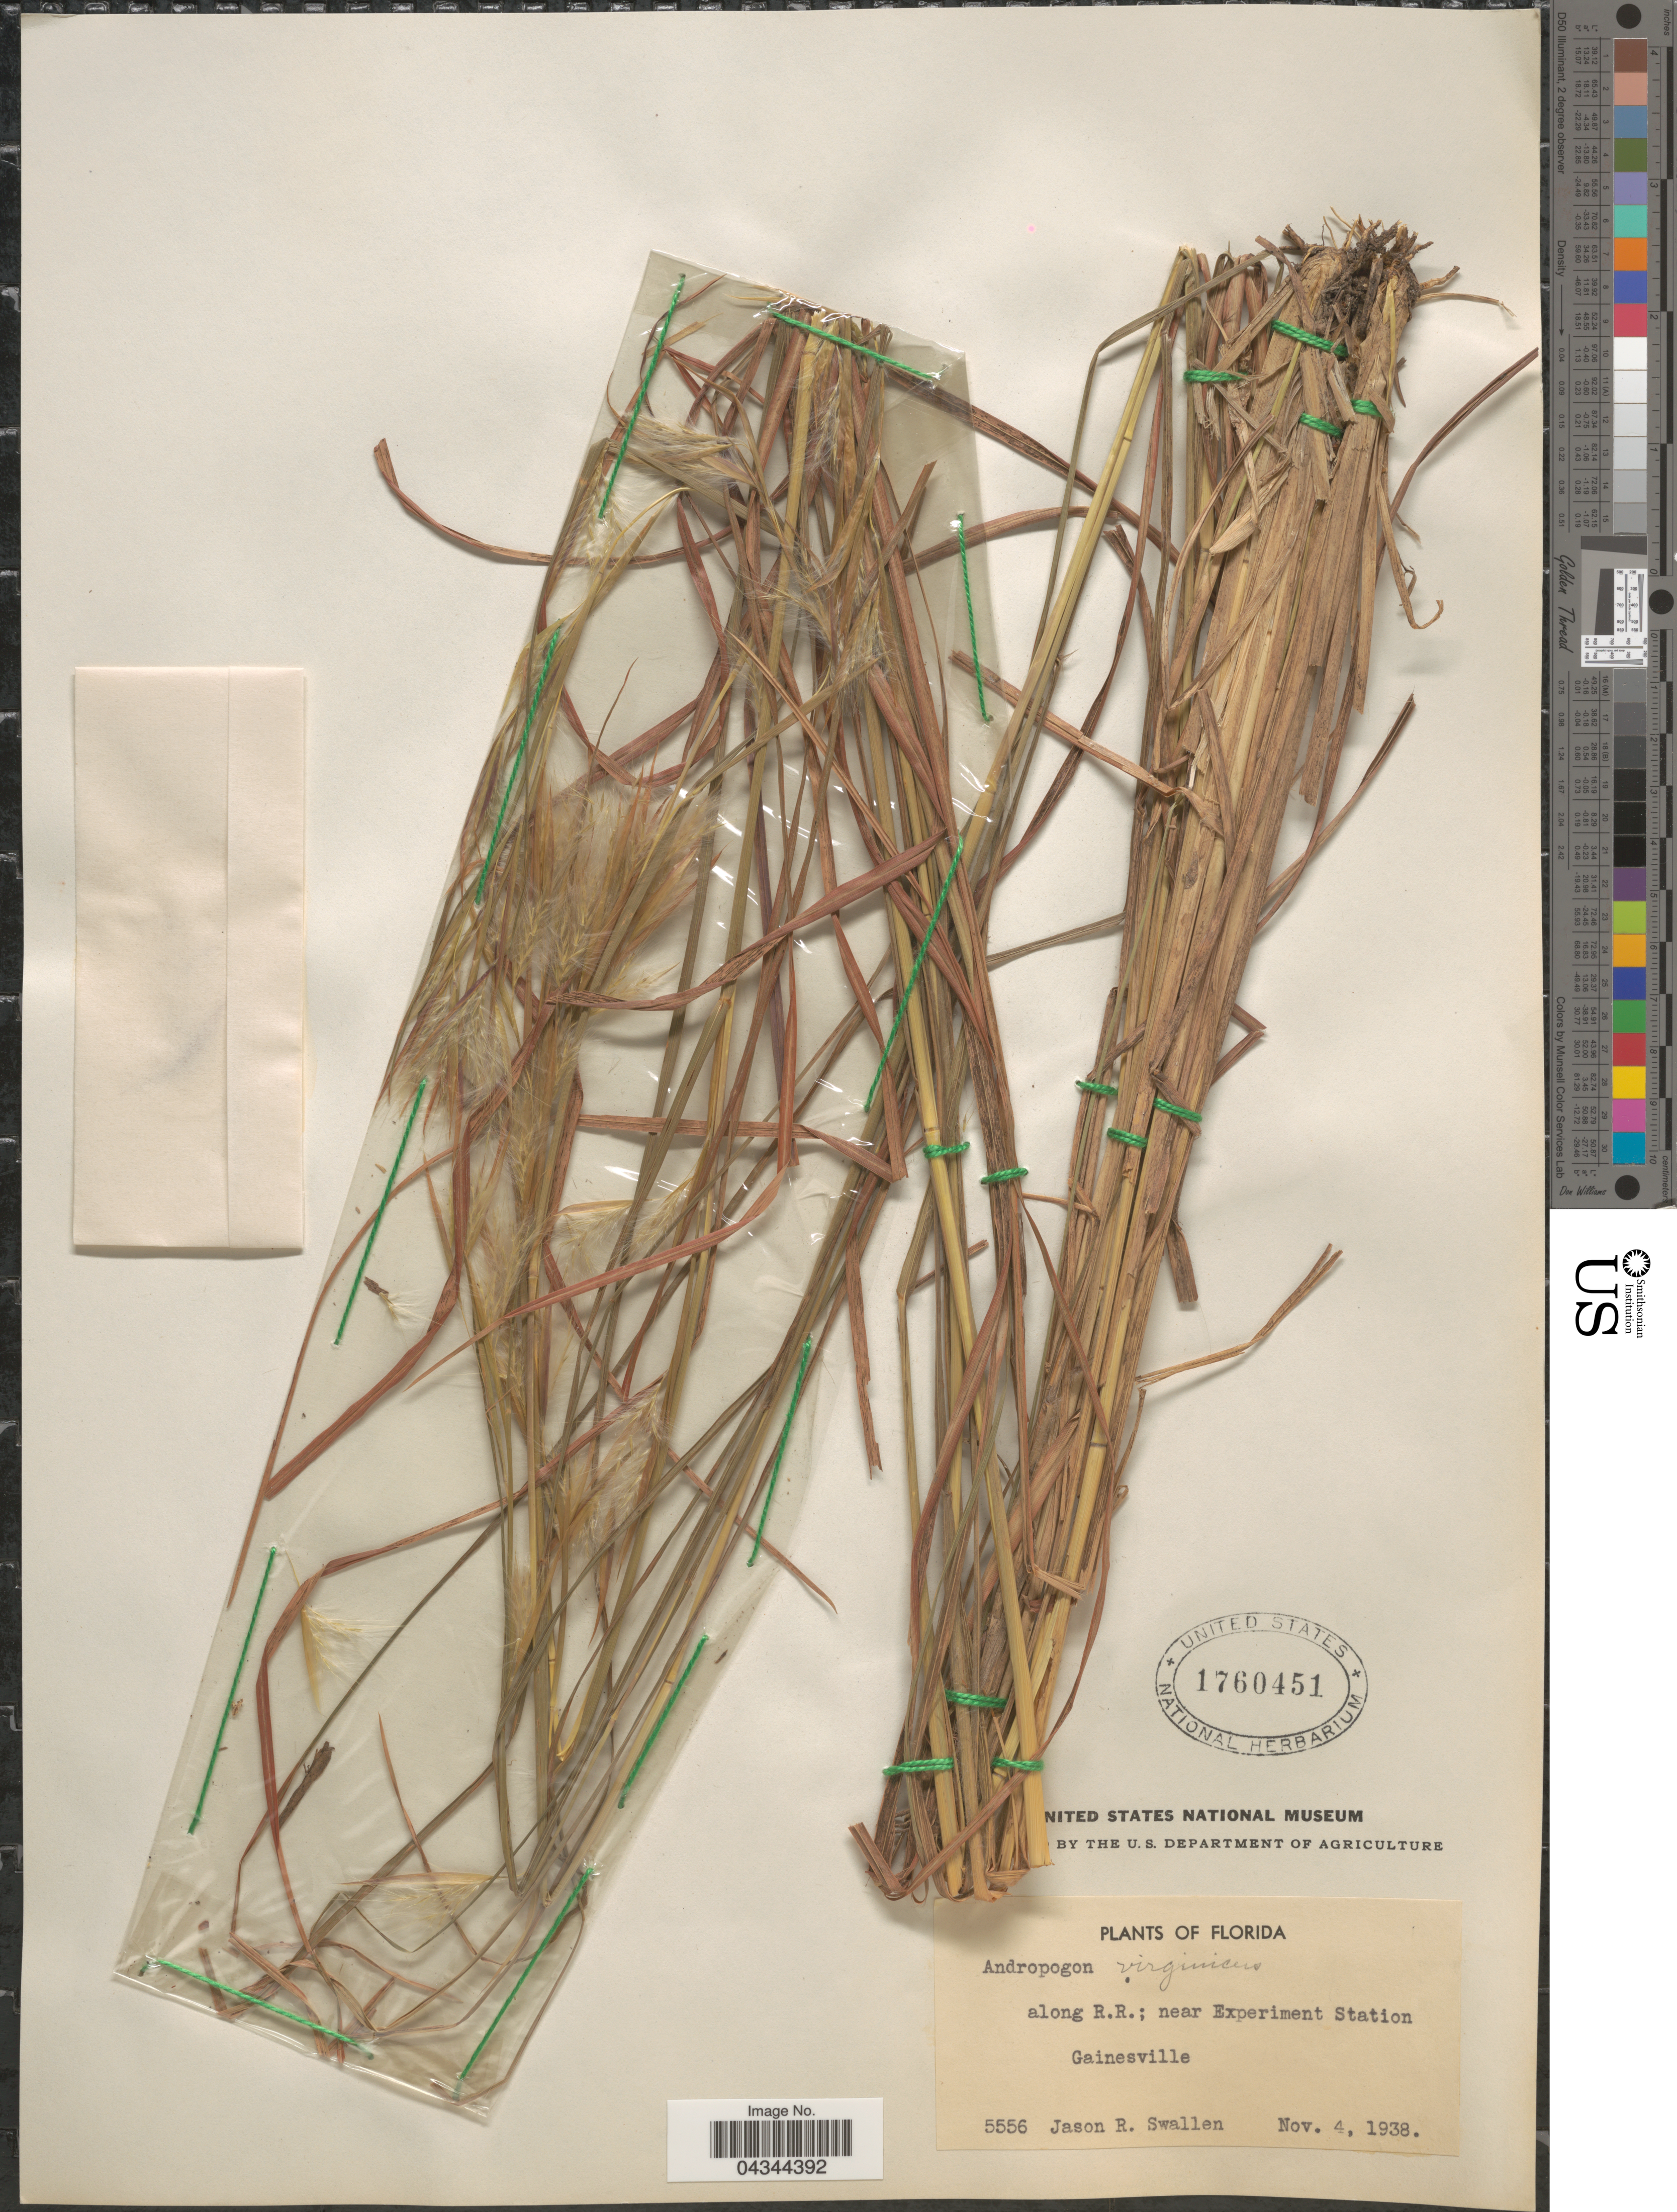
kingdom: Plantae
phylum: Tracheophyta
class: Liliopsida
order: Poales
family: Poaceae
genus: Andropogon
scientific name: Andropogon virginicus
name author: L.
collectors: J. R. Swallen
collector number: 5556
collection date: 1938-11-04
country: United States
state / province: Florida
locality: Along R.R.; near Experiment Station Gainesville.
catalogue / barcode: US 1760451